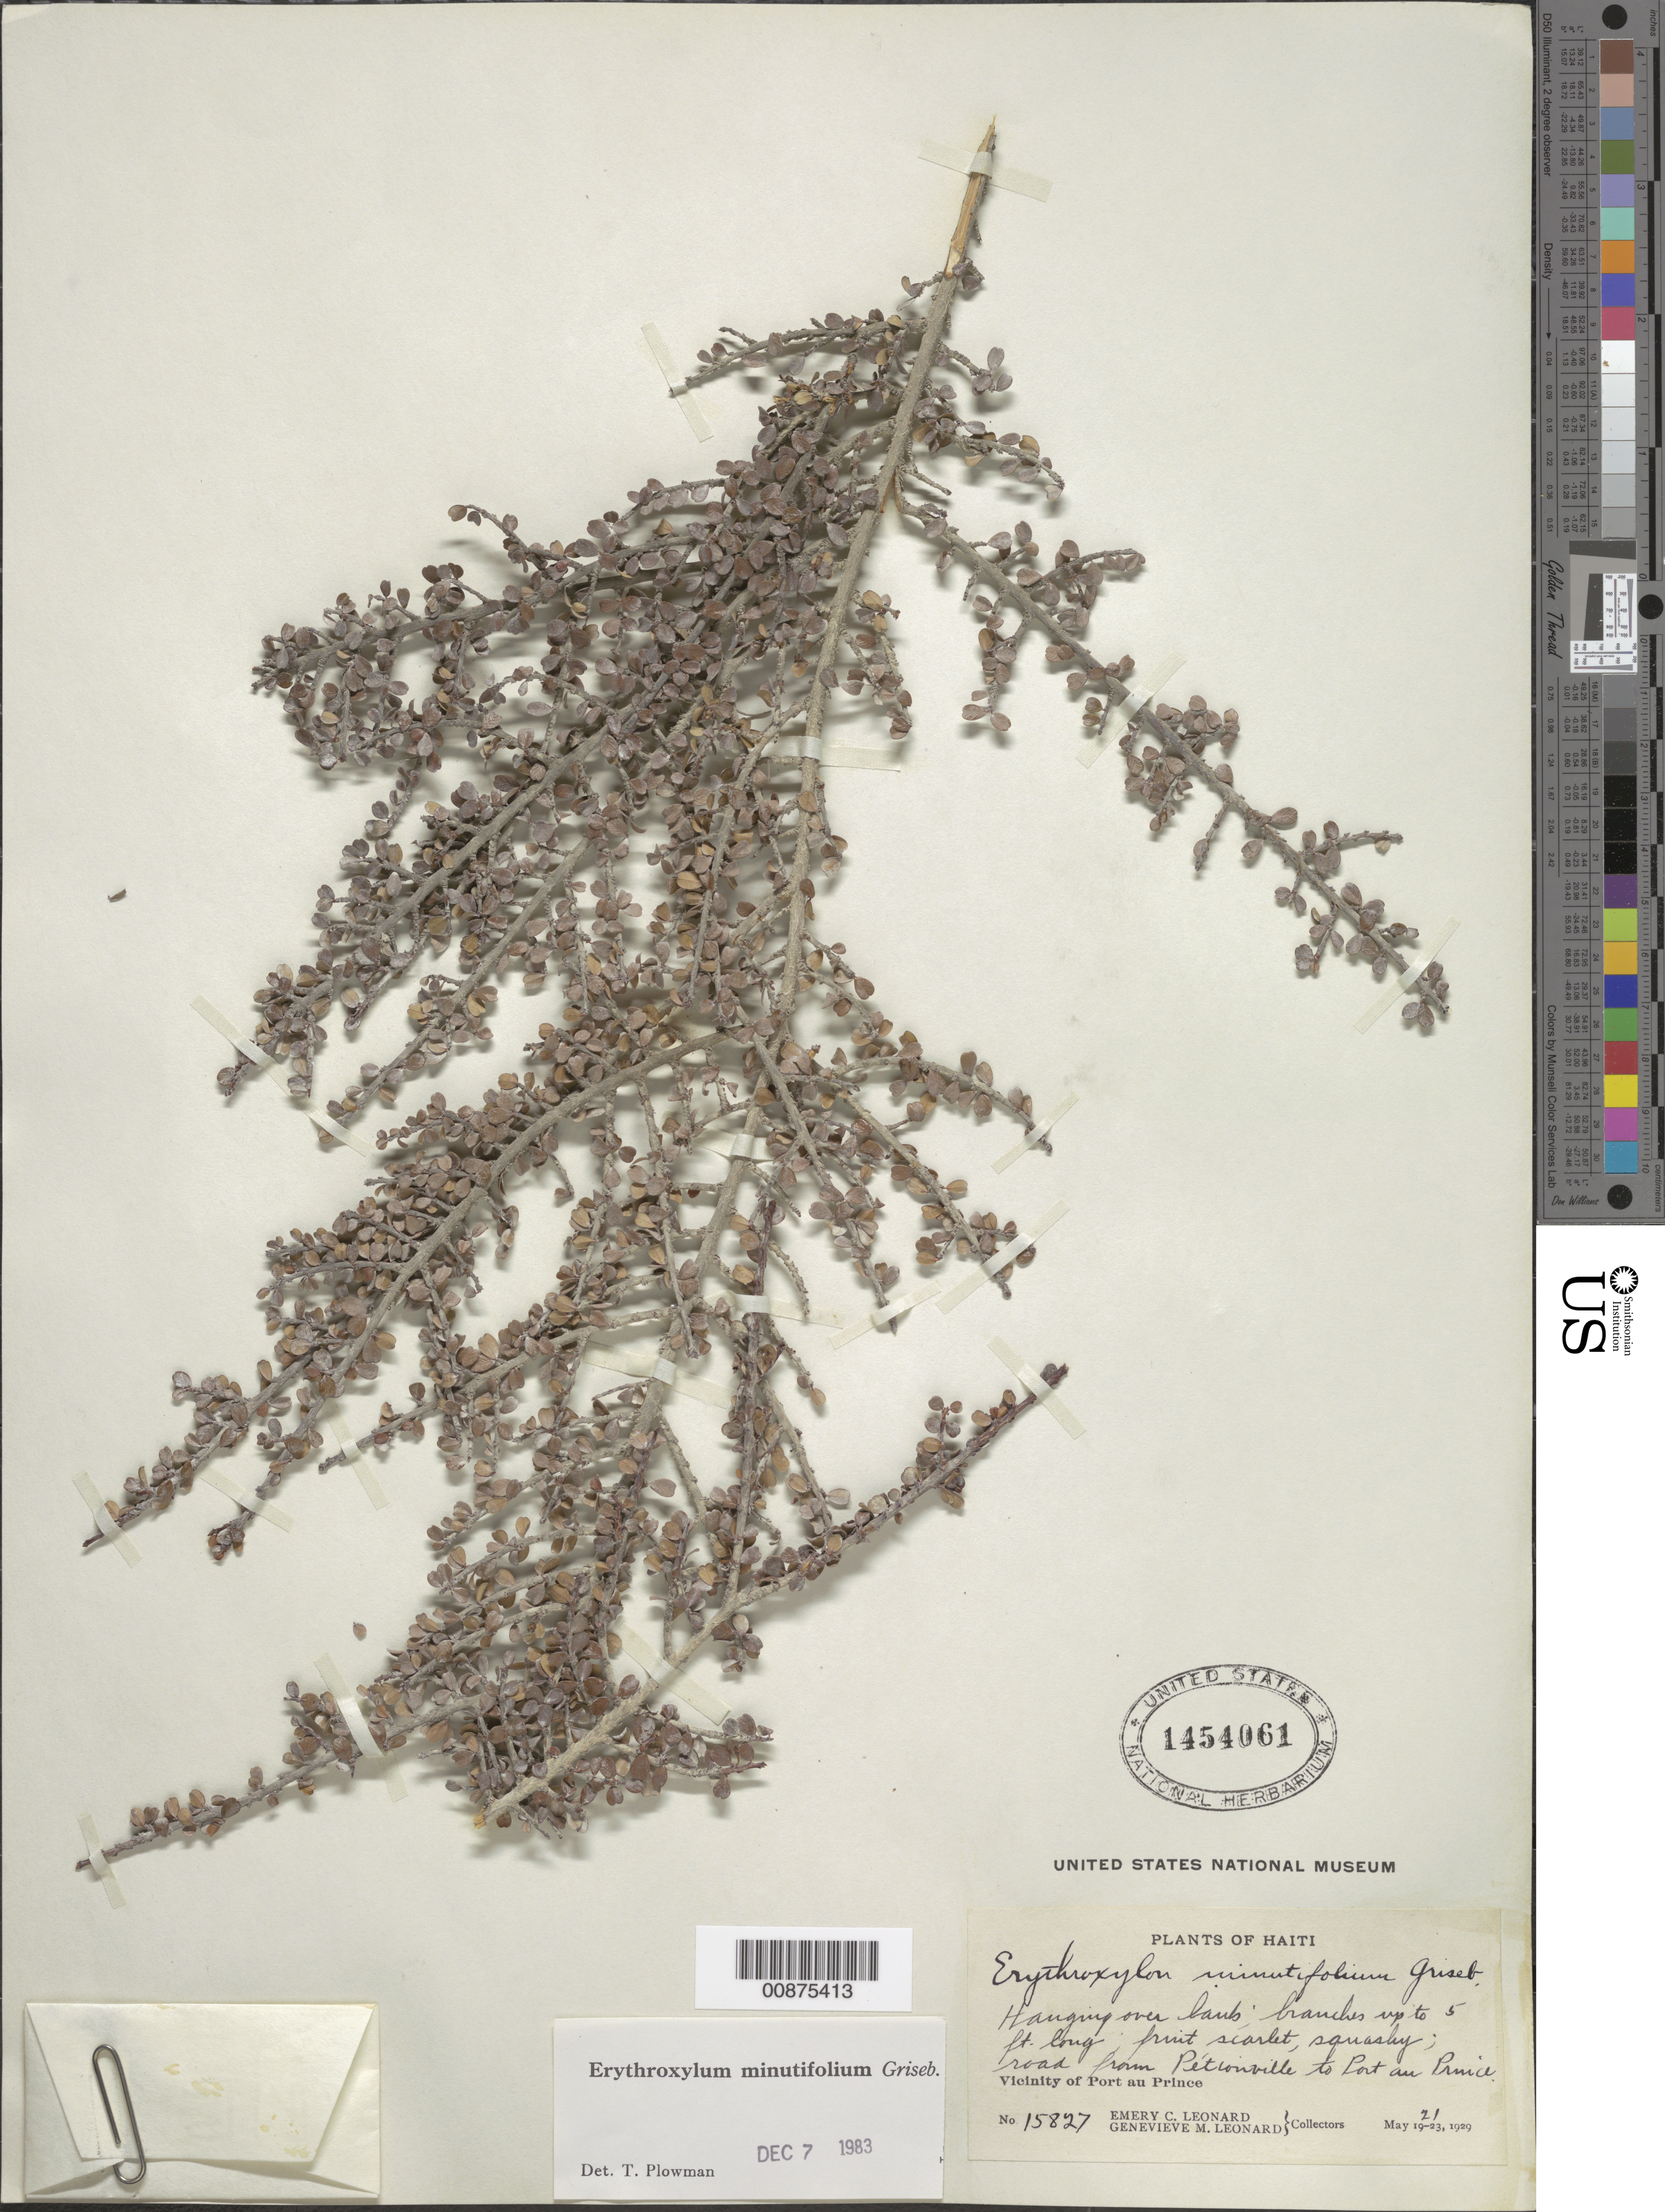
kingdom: Plantae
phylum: Tracheophyta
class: Magnoliopsida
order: Malpighiales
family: Erythroxylaceae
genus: Erythroxylum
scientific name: Erythroxylum minutifolium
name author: Griseb.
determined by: Plowman, Timothy C.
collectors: E. C. Leonard & G. M. Leonard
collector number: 15827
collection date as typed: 21 May 1929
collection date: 1929-05-21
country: Haiti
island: Hispaniola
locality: Road from Pétionville to Port au Prince. Vicinity of Port au Prince.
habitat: Hanging over bank.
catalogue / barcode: US 1454061